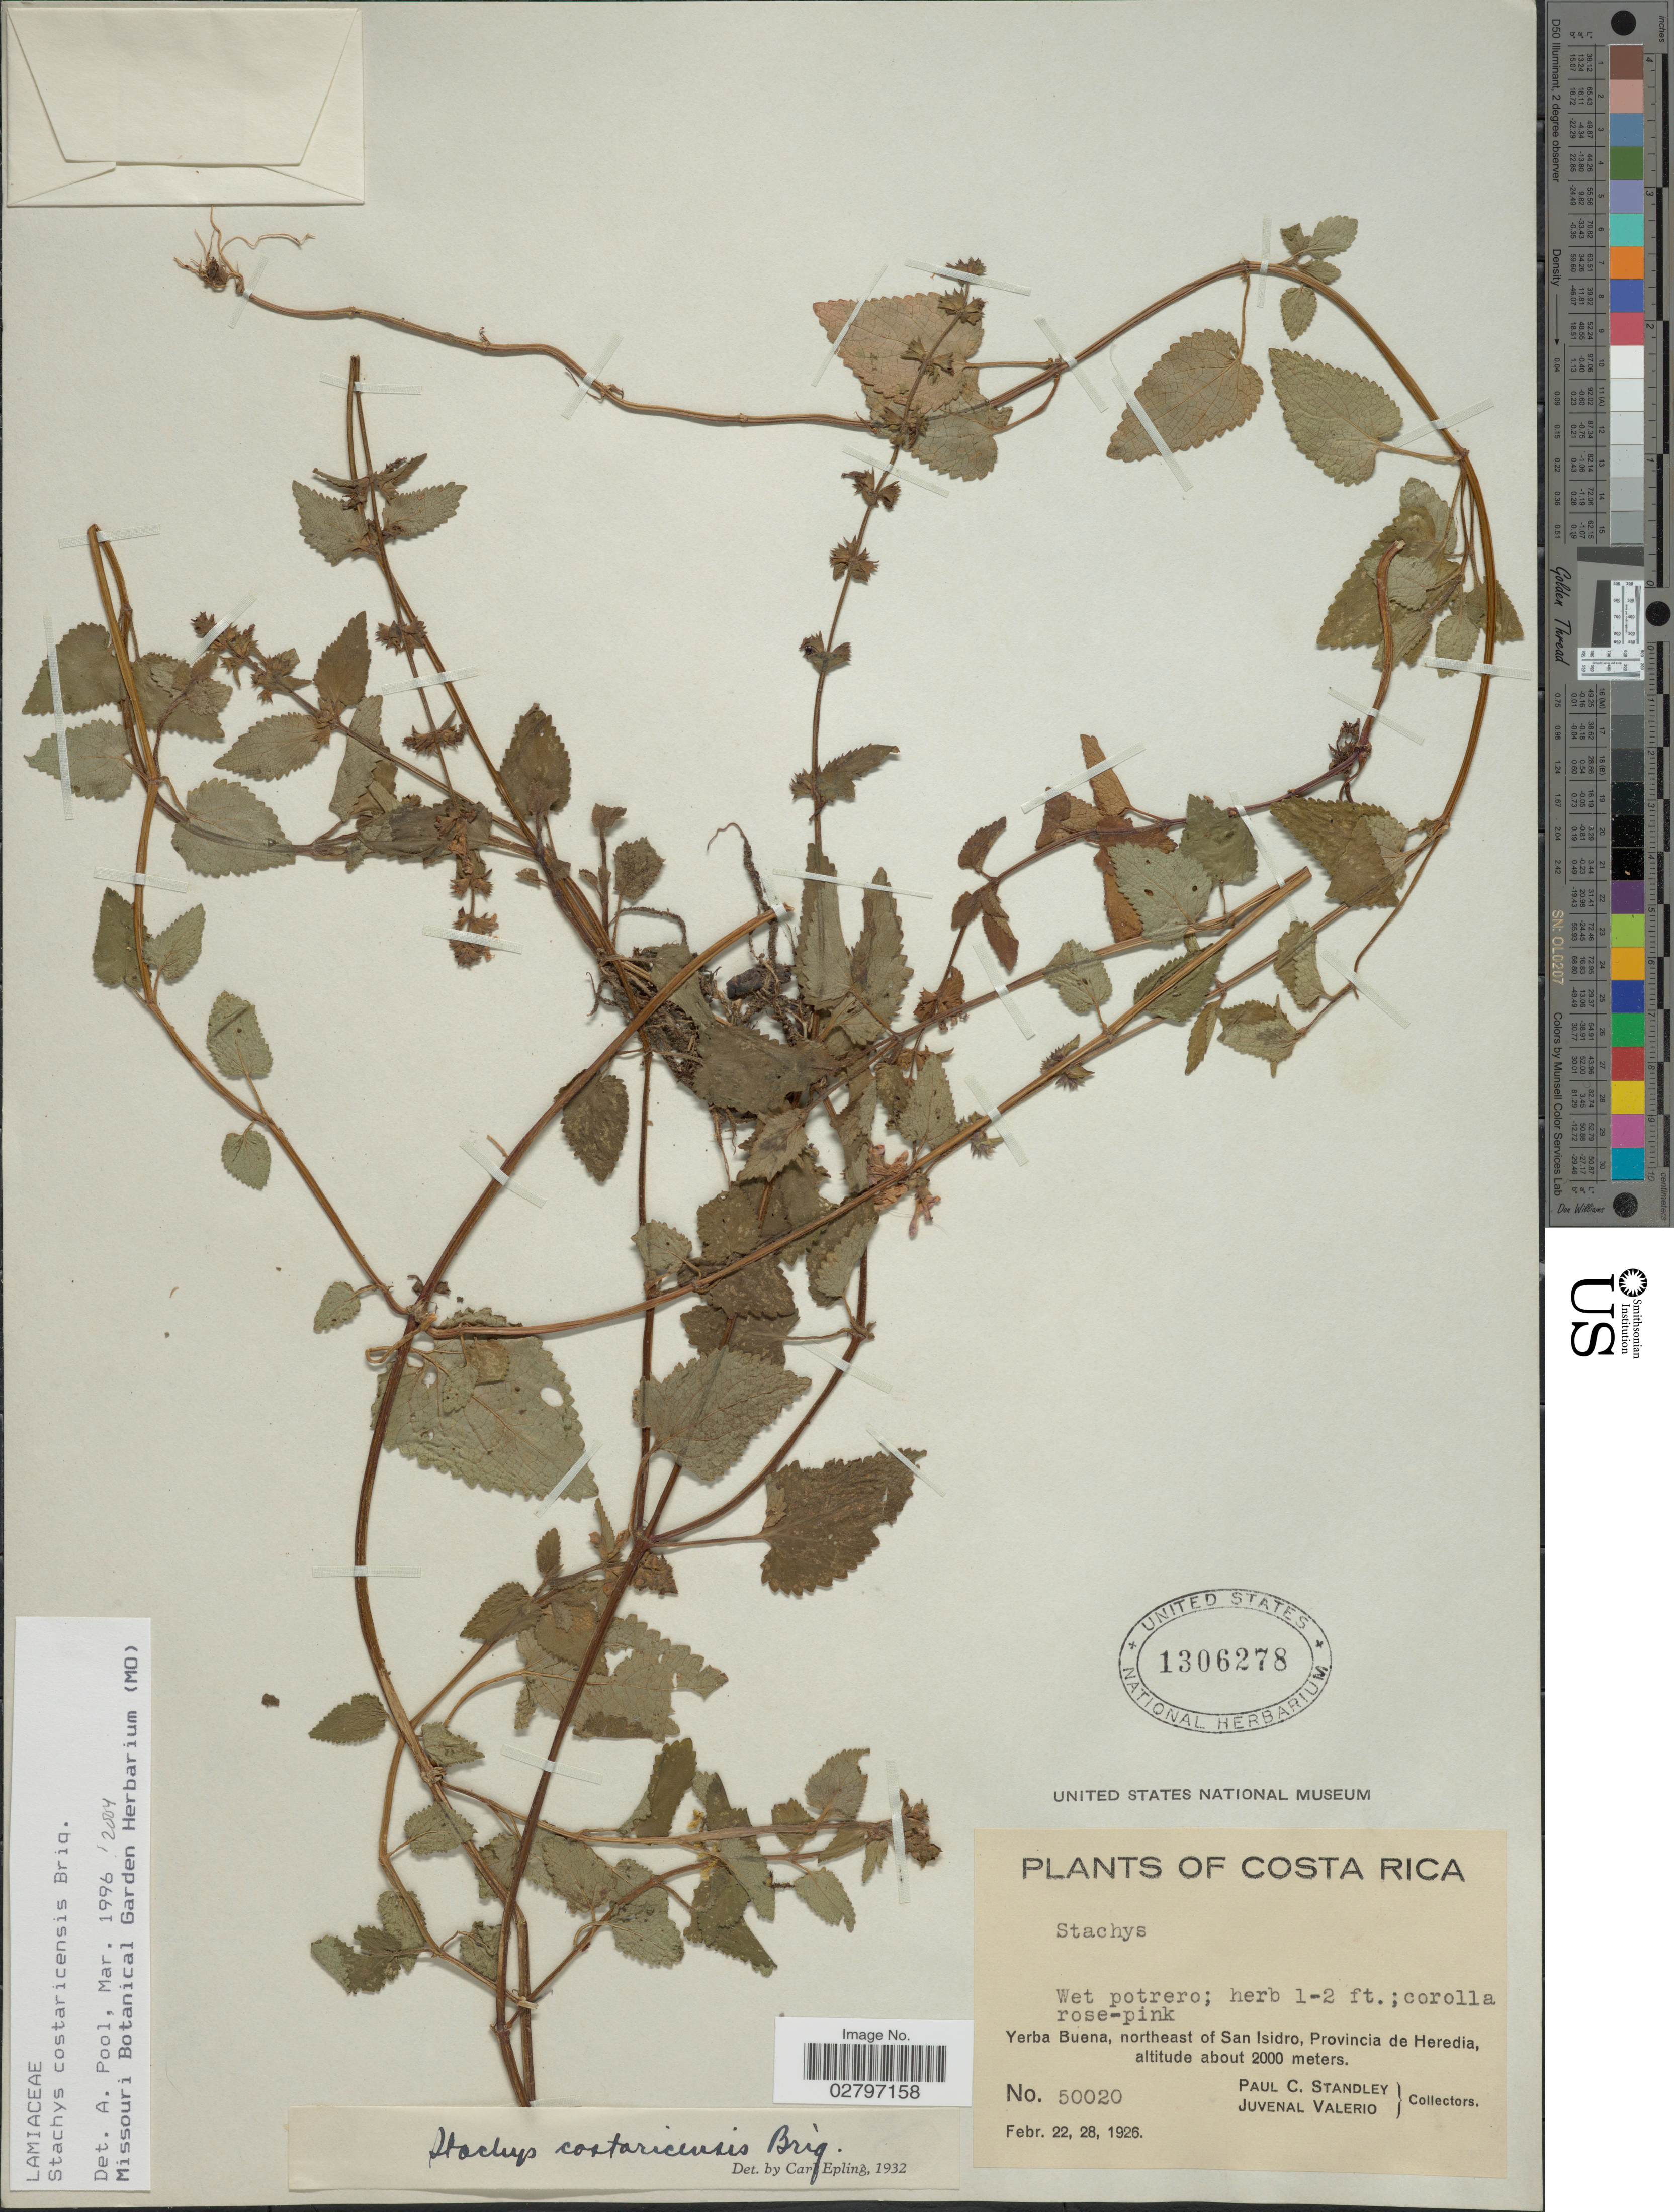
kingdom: Plantae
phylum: Tracheophyta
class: Magnoliopsida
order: Lamiales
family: Lamiaceae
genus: Stachys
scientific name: Stachys costaricensis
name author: Briq.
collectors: P. C. Standley & J. Valerio R.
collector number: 50020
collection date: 1926-02-22/1926-02-28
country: Costa Rica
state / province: Heredia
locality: Yerba Buena, northeast of San Isidro, Provincia de Heredia.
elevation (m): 2000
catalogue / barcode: US 1306278